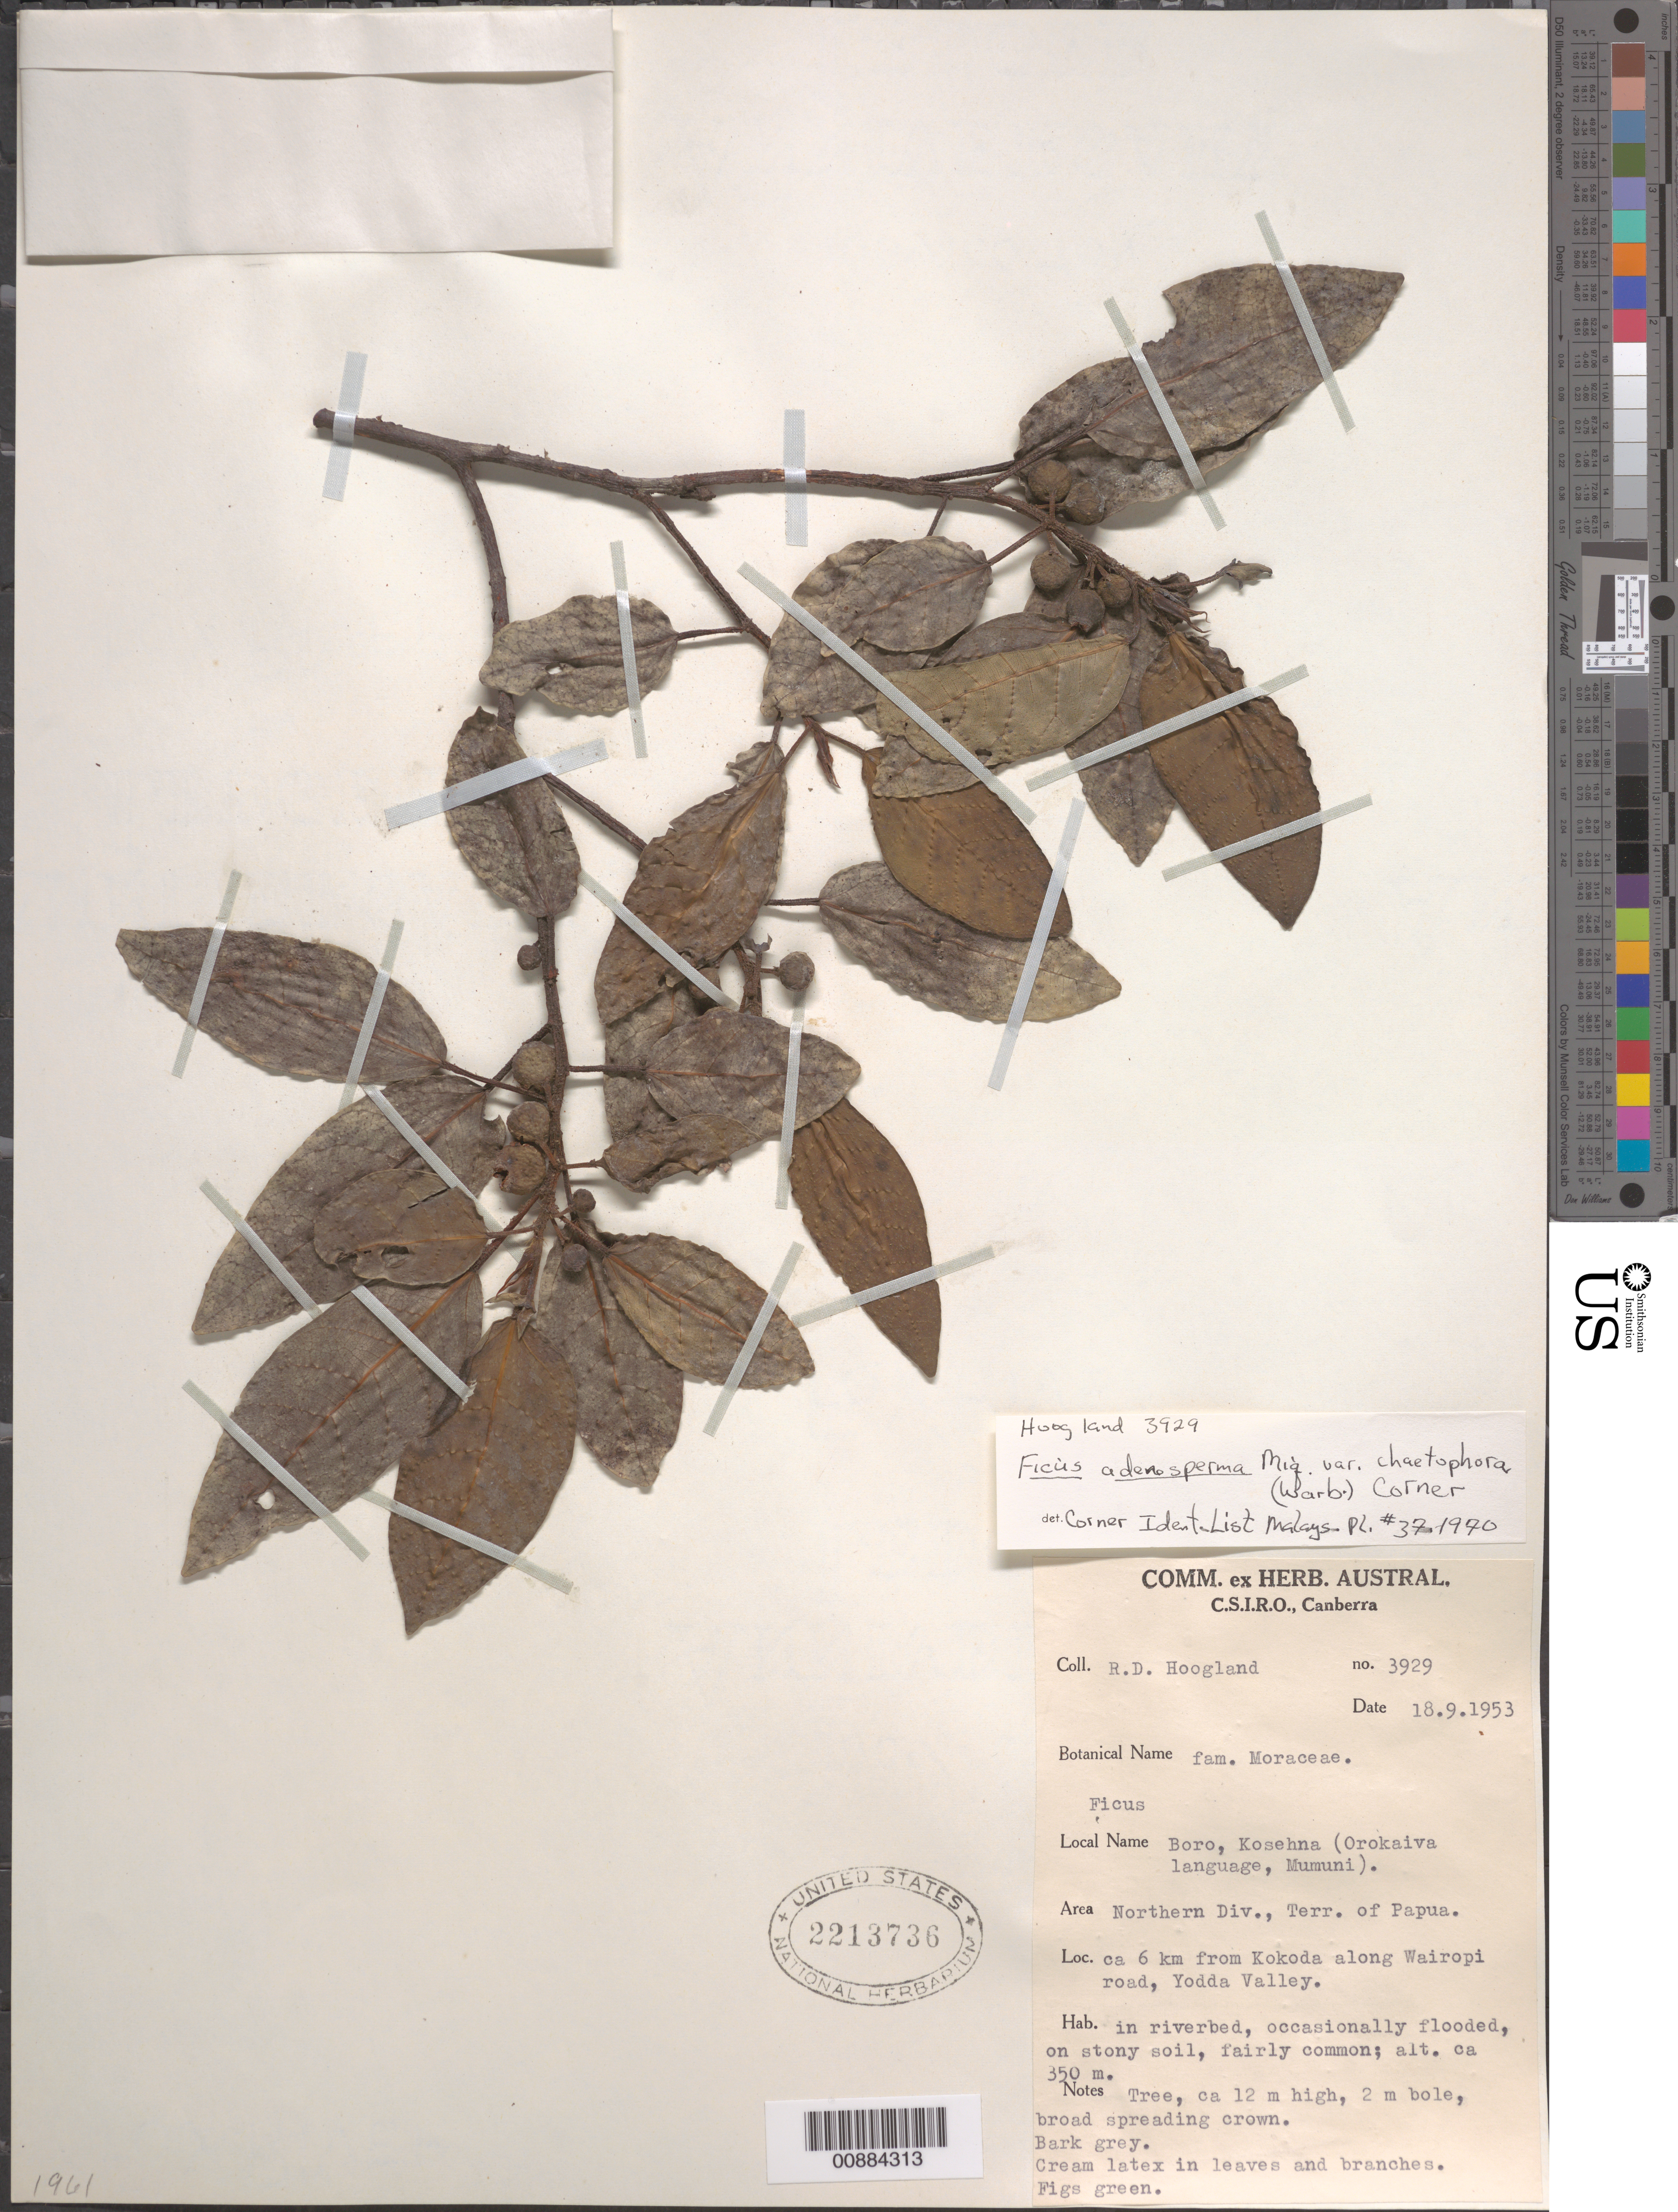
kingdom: Plantae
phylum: Tracheophyta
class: Magnoliopsida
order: Rosales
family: Moraceae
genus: Ficus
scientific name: Ficus adenosperma var. chaetophora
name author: (Warb.) Corner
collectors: R. D. Hoogland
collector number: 3929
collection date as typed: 18 Sep 1953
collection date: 1953-09-18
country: Papua New Guinea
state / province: Northern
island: New Guinea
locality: Ca km from Kokoda along Wairope road, Yodda Valley.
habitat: In riverbed, occasionally flooded, on stony soil, fairly common.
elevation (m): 350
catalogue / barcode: US 2213736